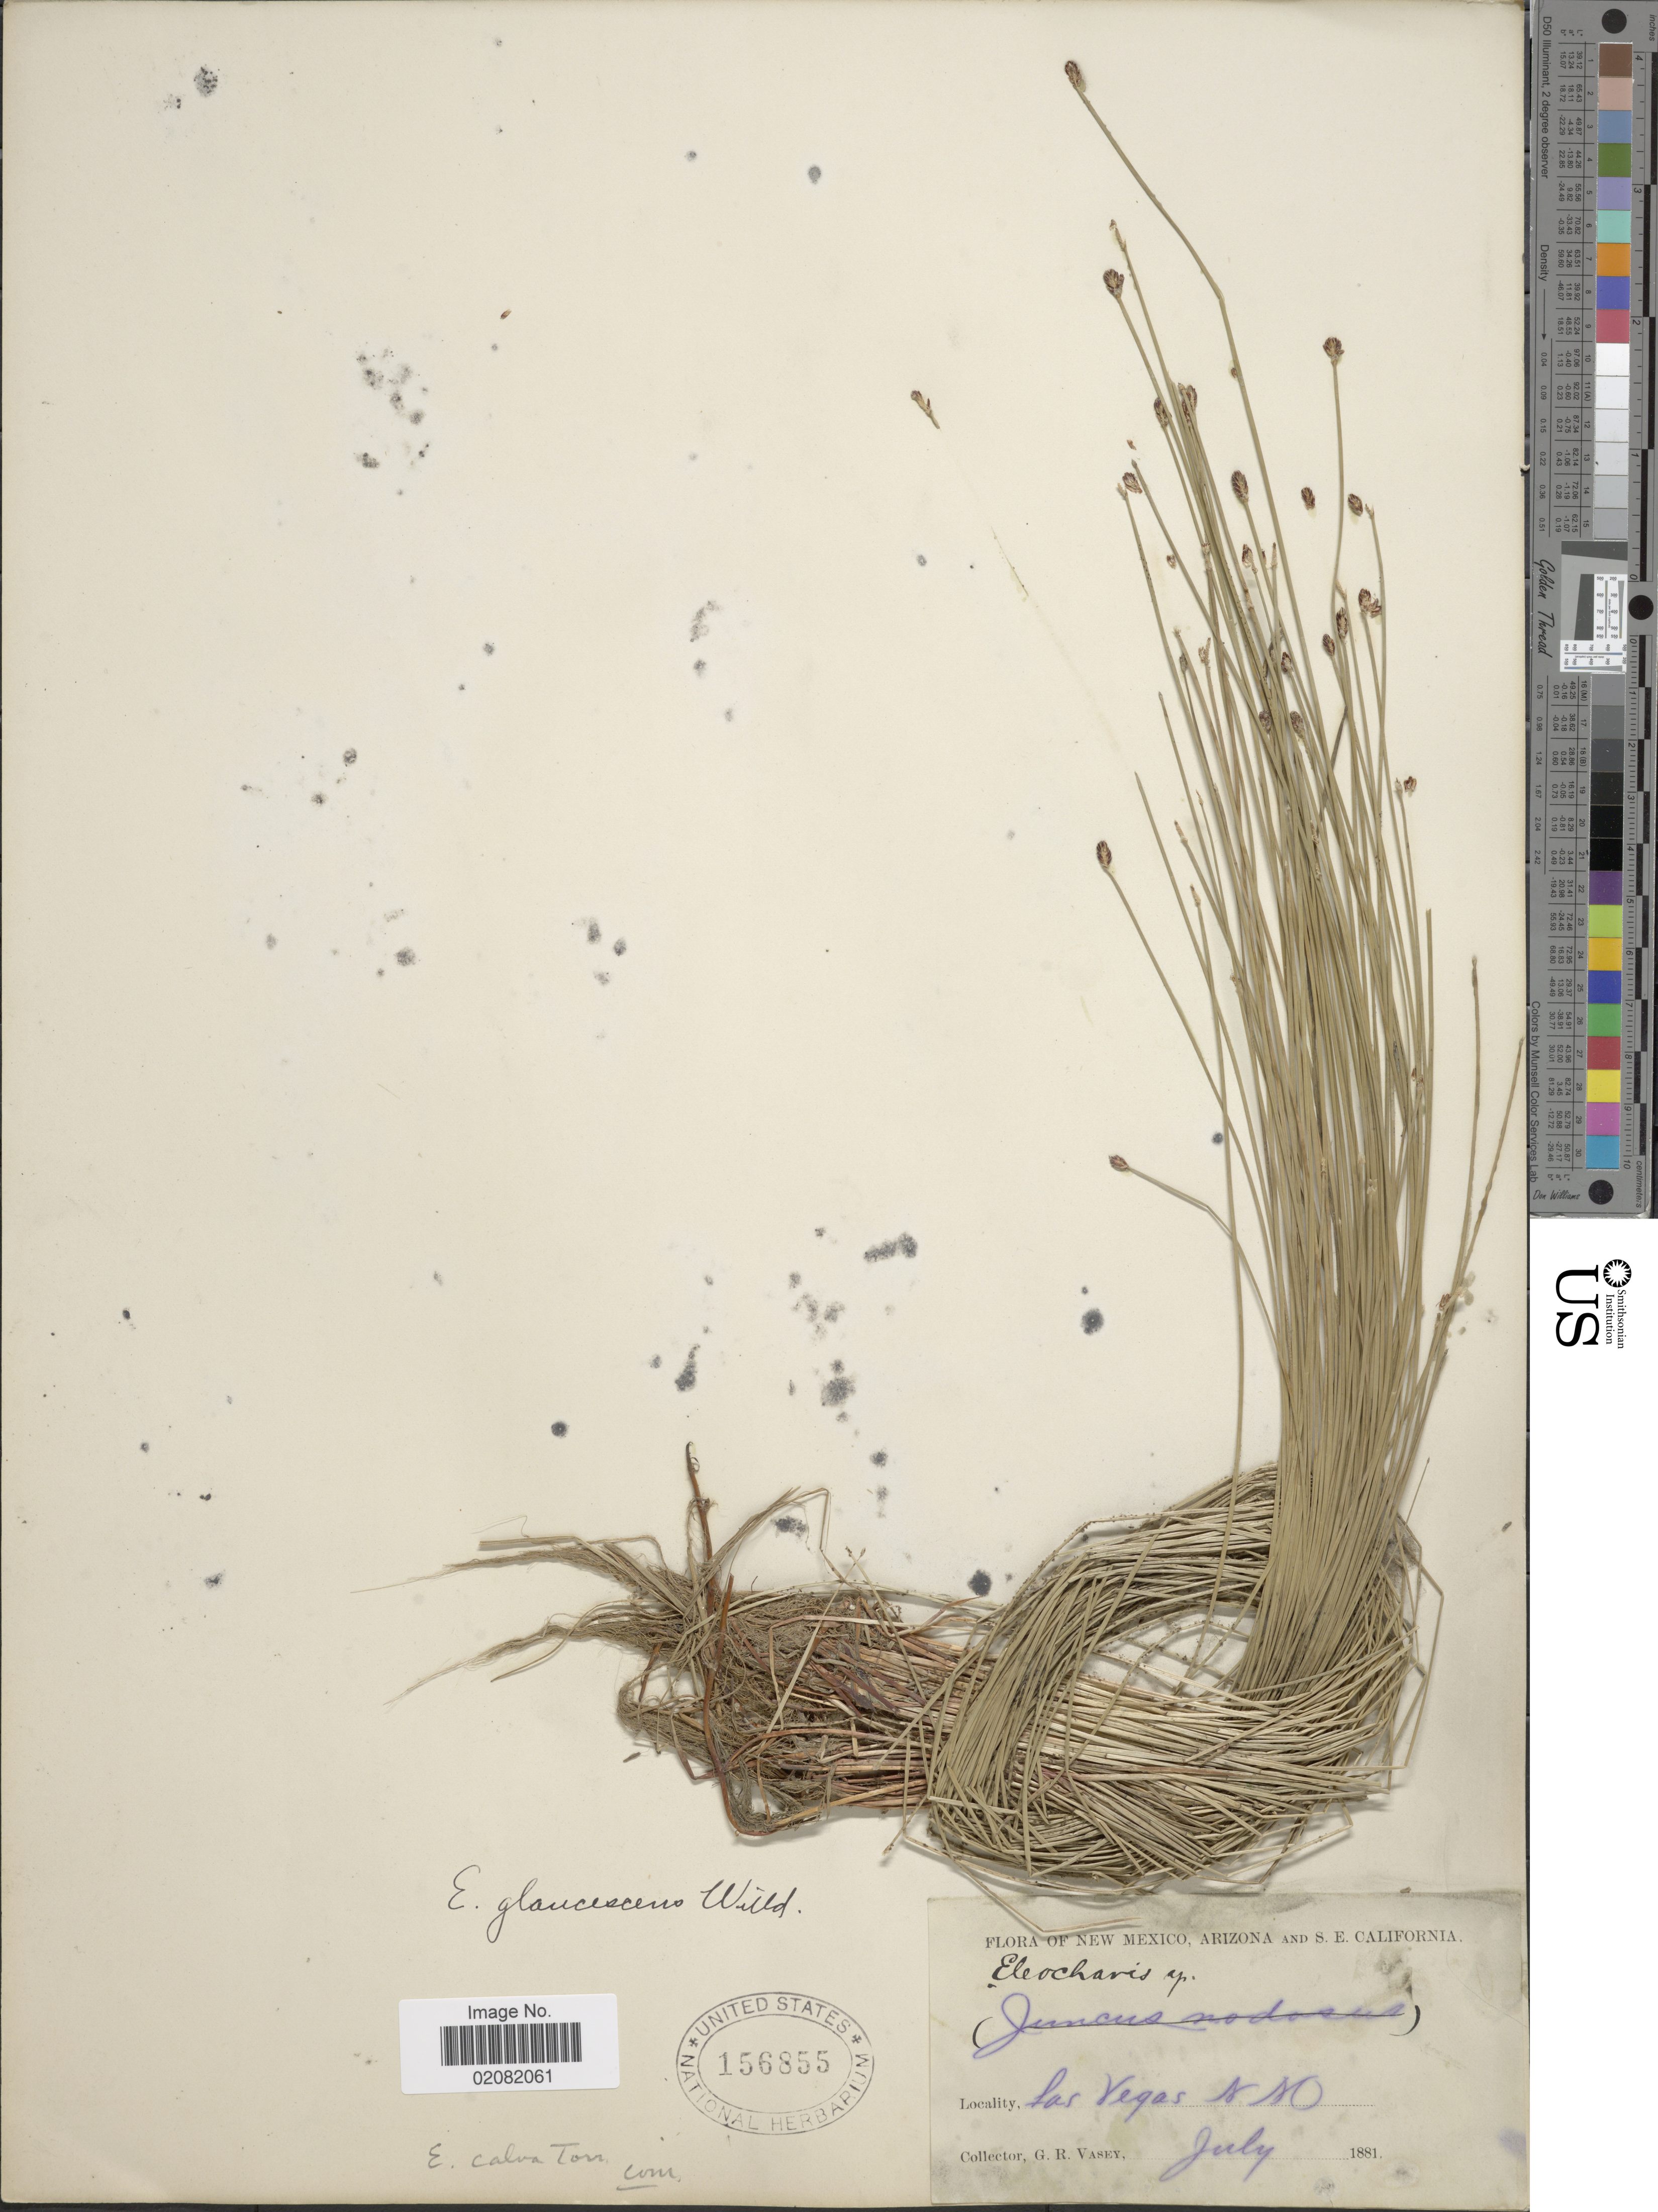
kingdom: Plantae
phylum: Tracheophyta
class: Liliopsida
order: Poales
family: Cyperaceae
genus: Eleocharis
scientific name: Eleocharis erythropoda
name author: Steud.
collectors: G. R. Vasey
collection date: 1881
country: United States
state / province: New Mexico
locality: Las Vegas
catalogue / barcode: US 156855